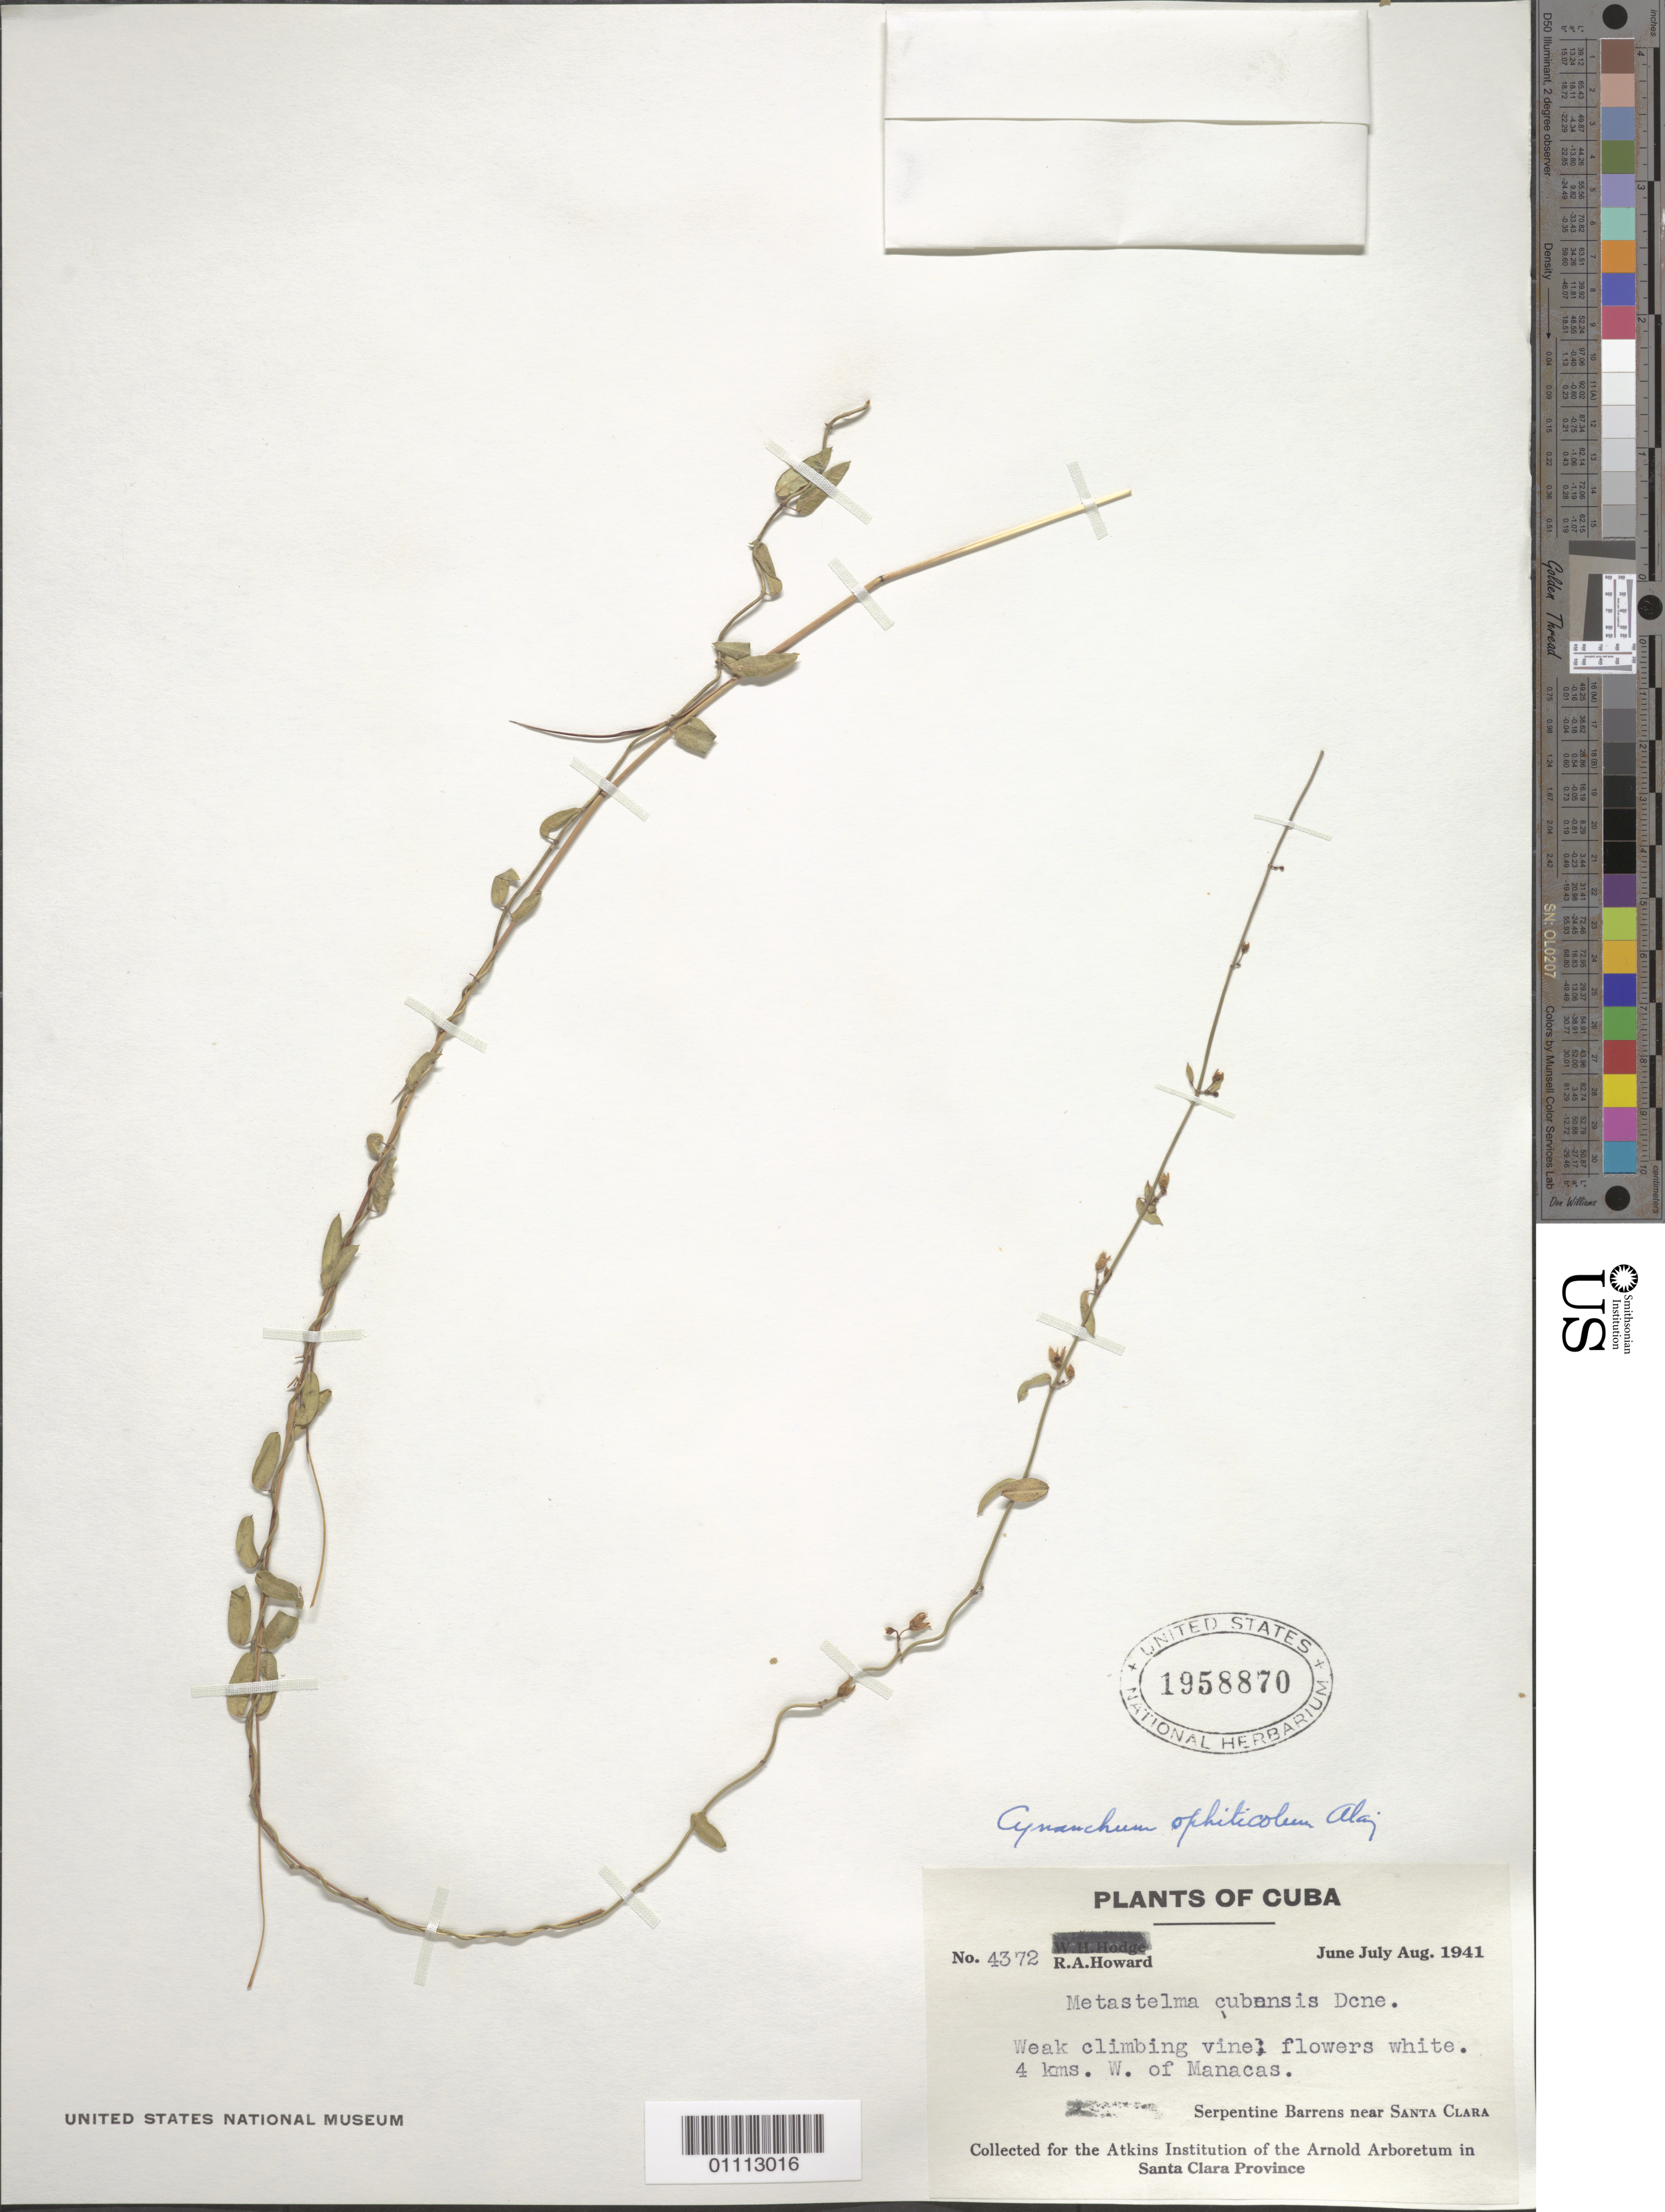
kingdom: Plantae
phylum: Tracheophyta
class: Magnoliopsida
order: Gentianales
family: Apocynaceae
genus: Cynanchum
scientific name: Cynanchum ophiticola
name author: Alain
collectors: R. A. Howard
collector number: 4372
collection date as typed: Jun 1941 to Aug 1941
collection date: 1941-06/1941-08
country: Cuba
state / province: Las Villas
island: Cuba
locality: Serpentine Barrens near Santa Clara 4 kms W of Manacas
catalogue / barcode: US 1958870